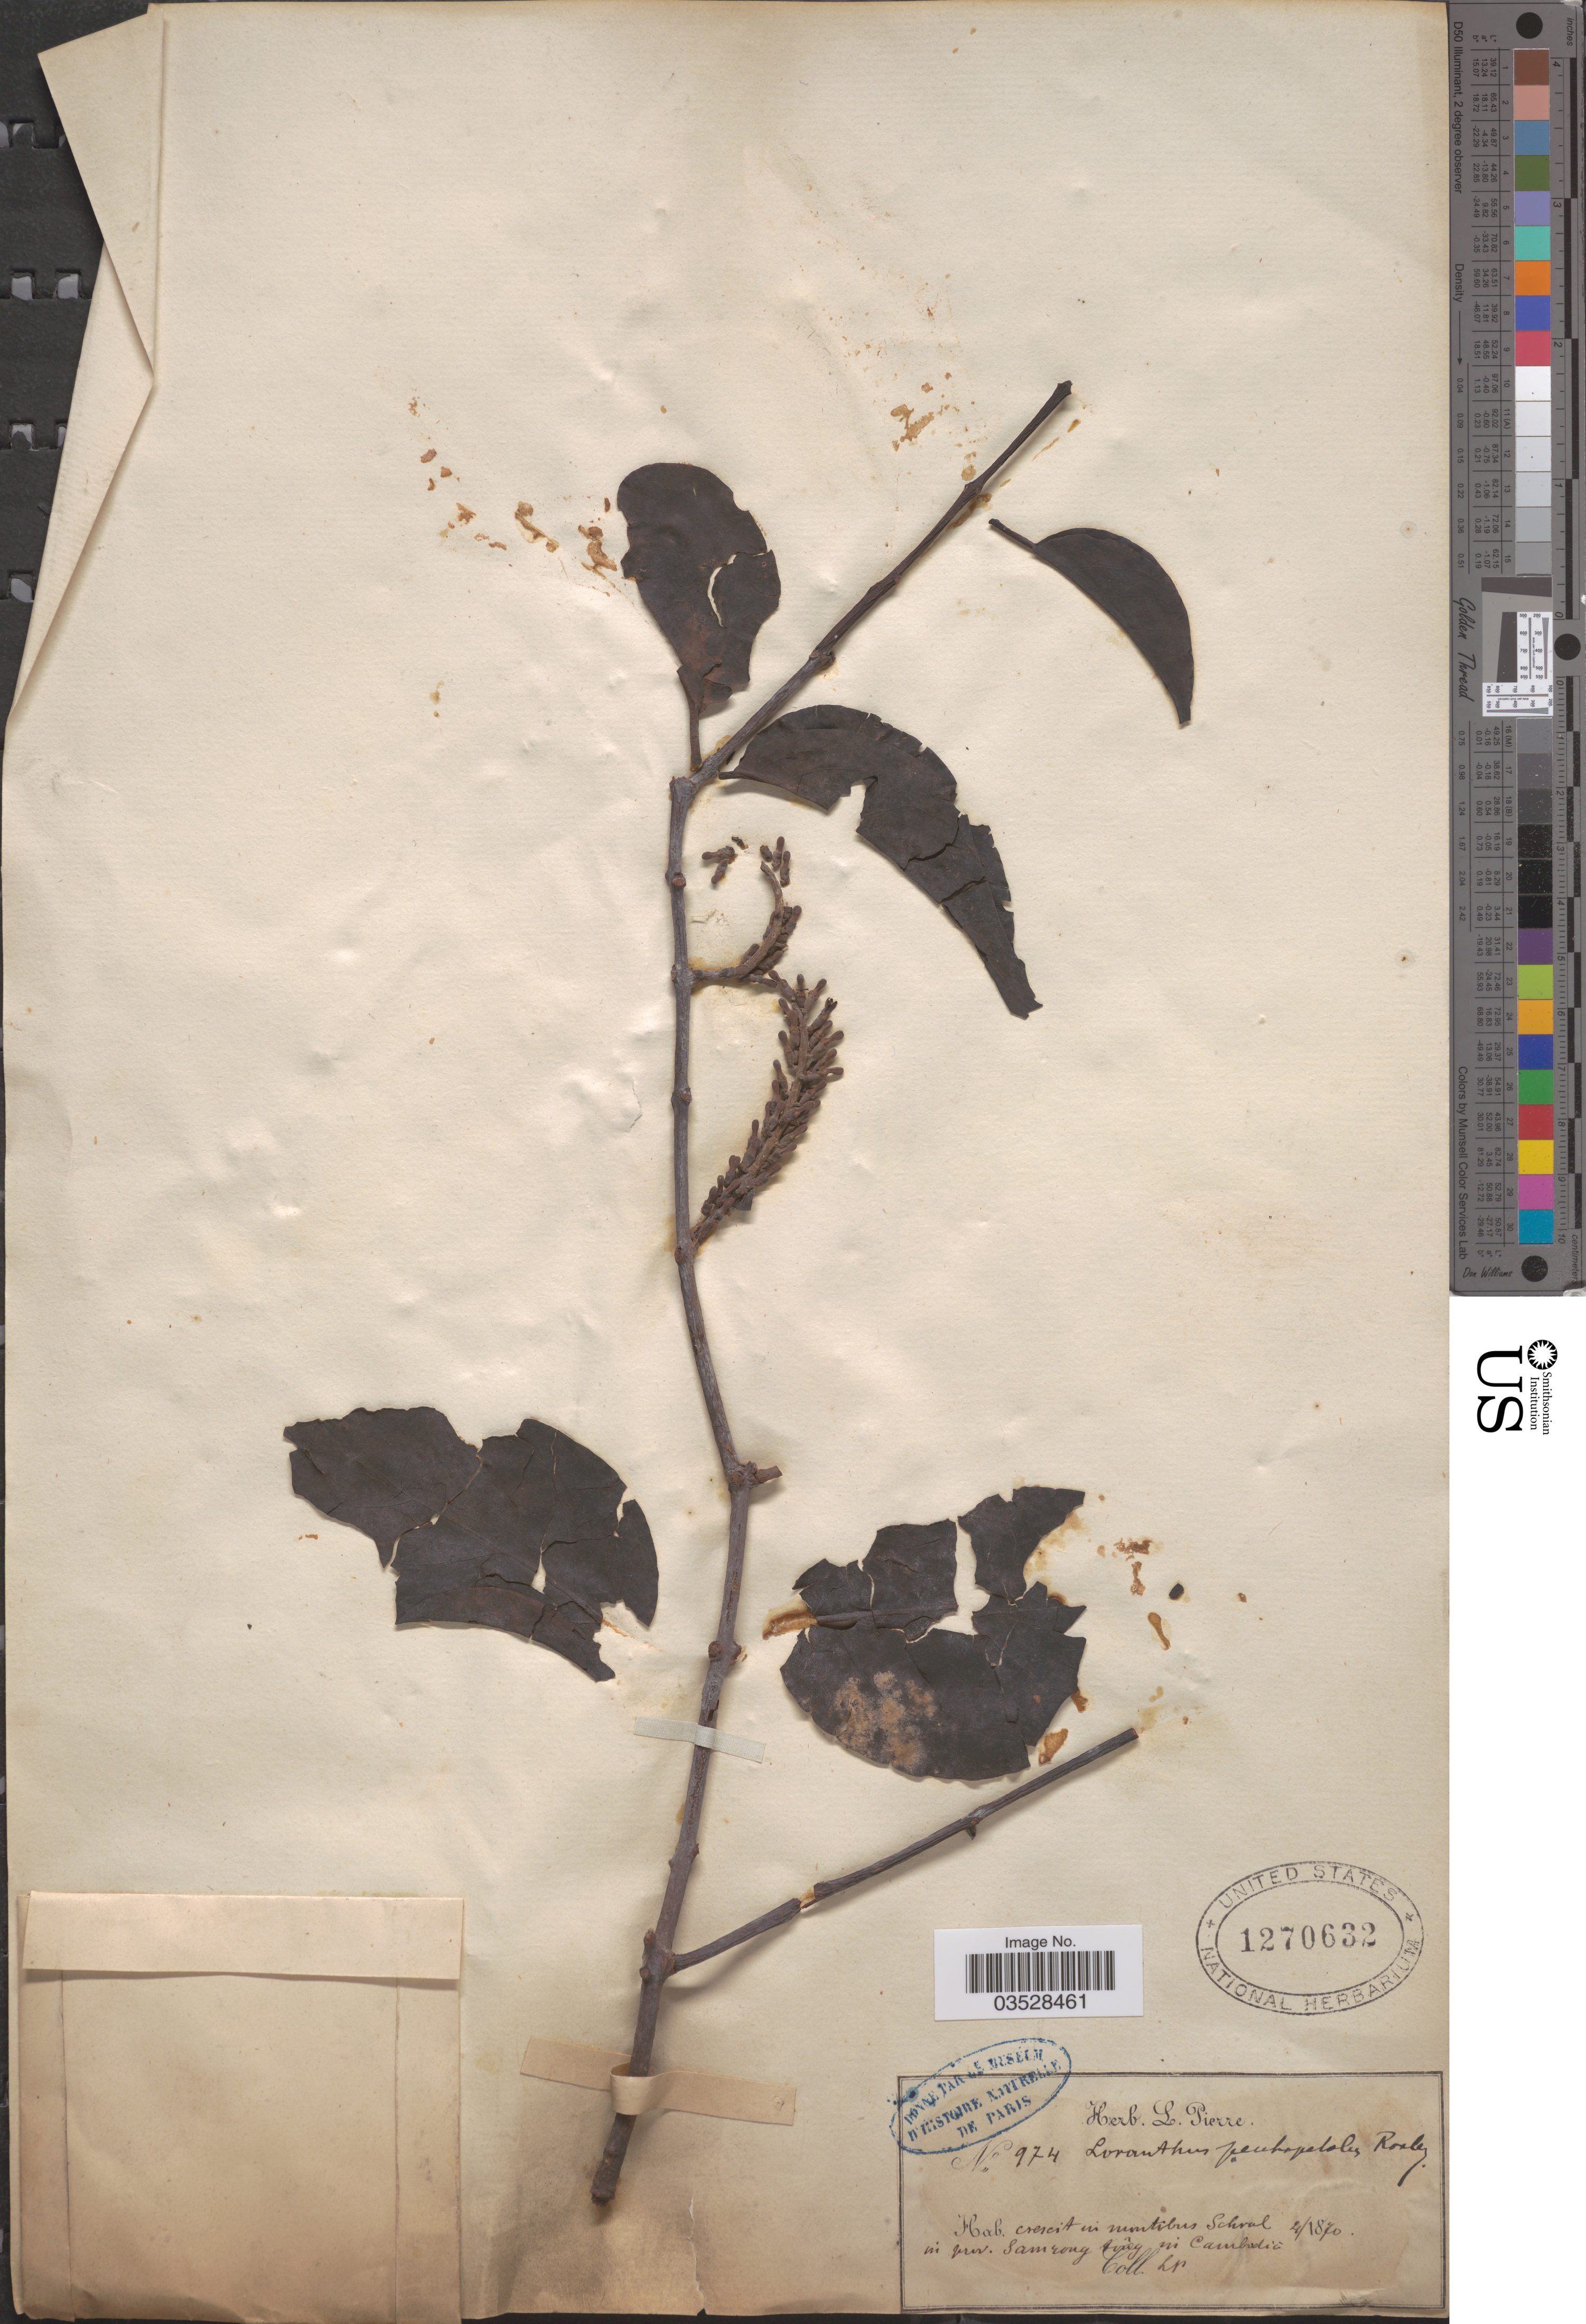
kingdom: Plantae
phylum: Tracheophyta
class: Magnoliopsida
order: Santalales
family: Loranthaceae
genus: Loranthus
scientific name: Loranthus pentapetalus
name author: Roxb.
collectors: L. Pierre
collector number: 974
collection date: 1870-04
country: Cambodia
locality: Crescit in montibus Schral in prov. Samrong tong.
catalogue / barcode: US 1270632